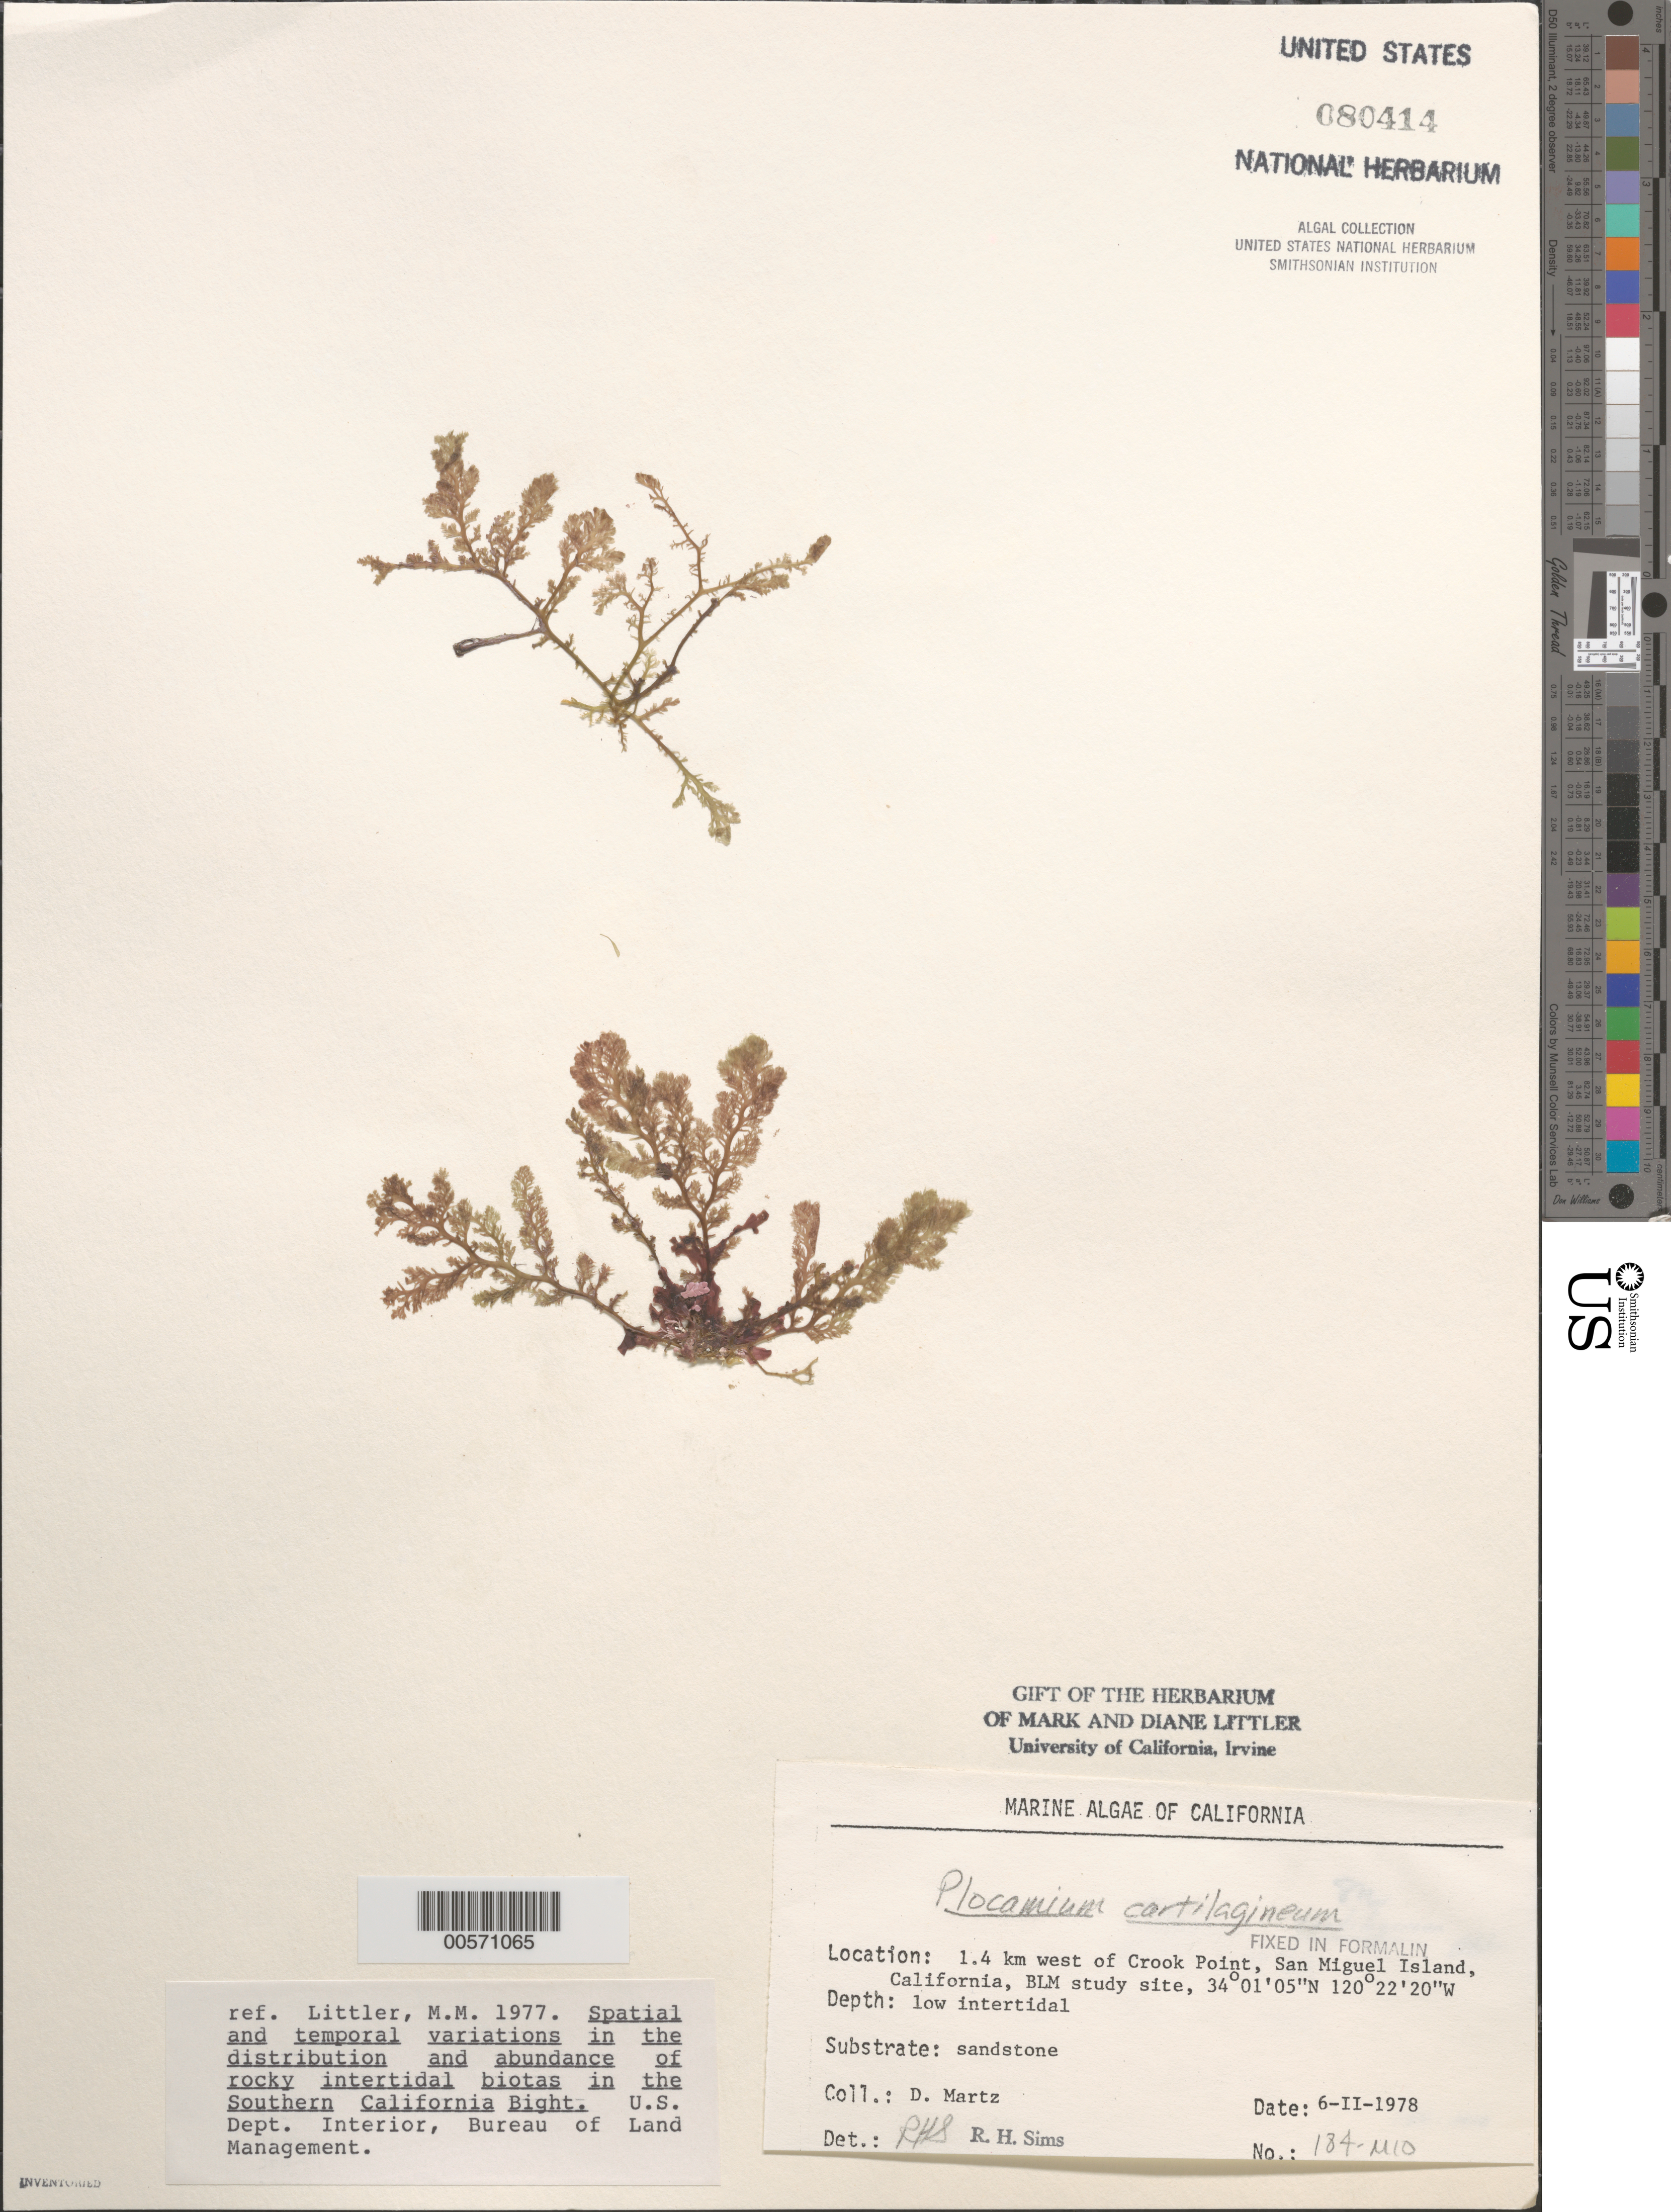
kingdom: Plantae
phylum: Rhodophyta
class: Florideophyceae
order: Plocamiales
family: Plocamiaceae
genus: Plocamium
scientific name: Plocamium cartilagineum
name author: (L.) P.S. Dixon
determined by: Sims, Robert H.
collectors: D. Martz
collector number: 184-mio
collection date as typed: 06 Feb 1978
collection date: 1978-02-06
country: United States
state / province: California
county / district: Santa Barbara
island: San Miguel Island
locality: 1.4 km north of Crook Point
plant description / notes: BLM-SOCALBIGHT Rocky Intertidal Survey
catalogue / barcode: US 80414